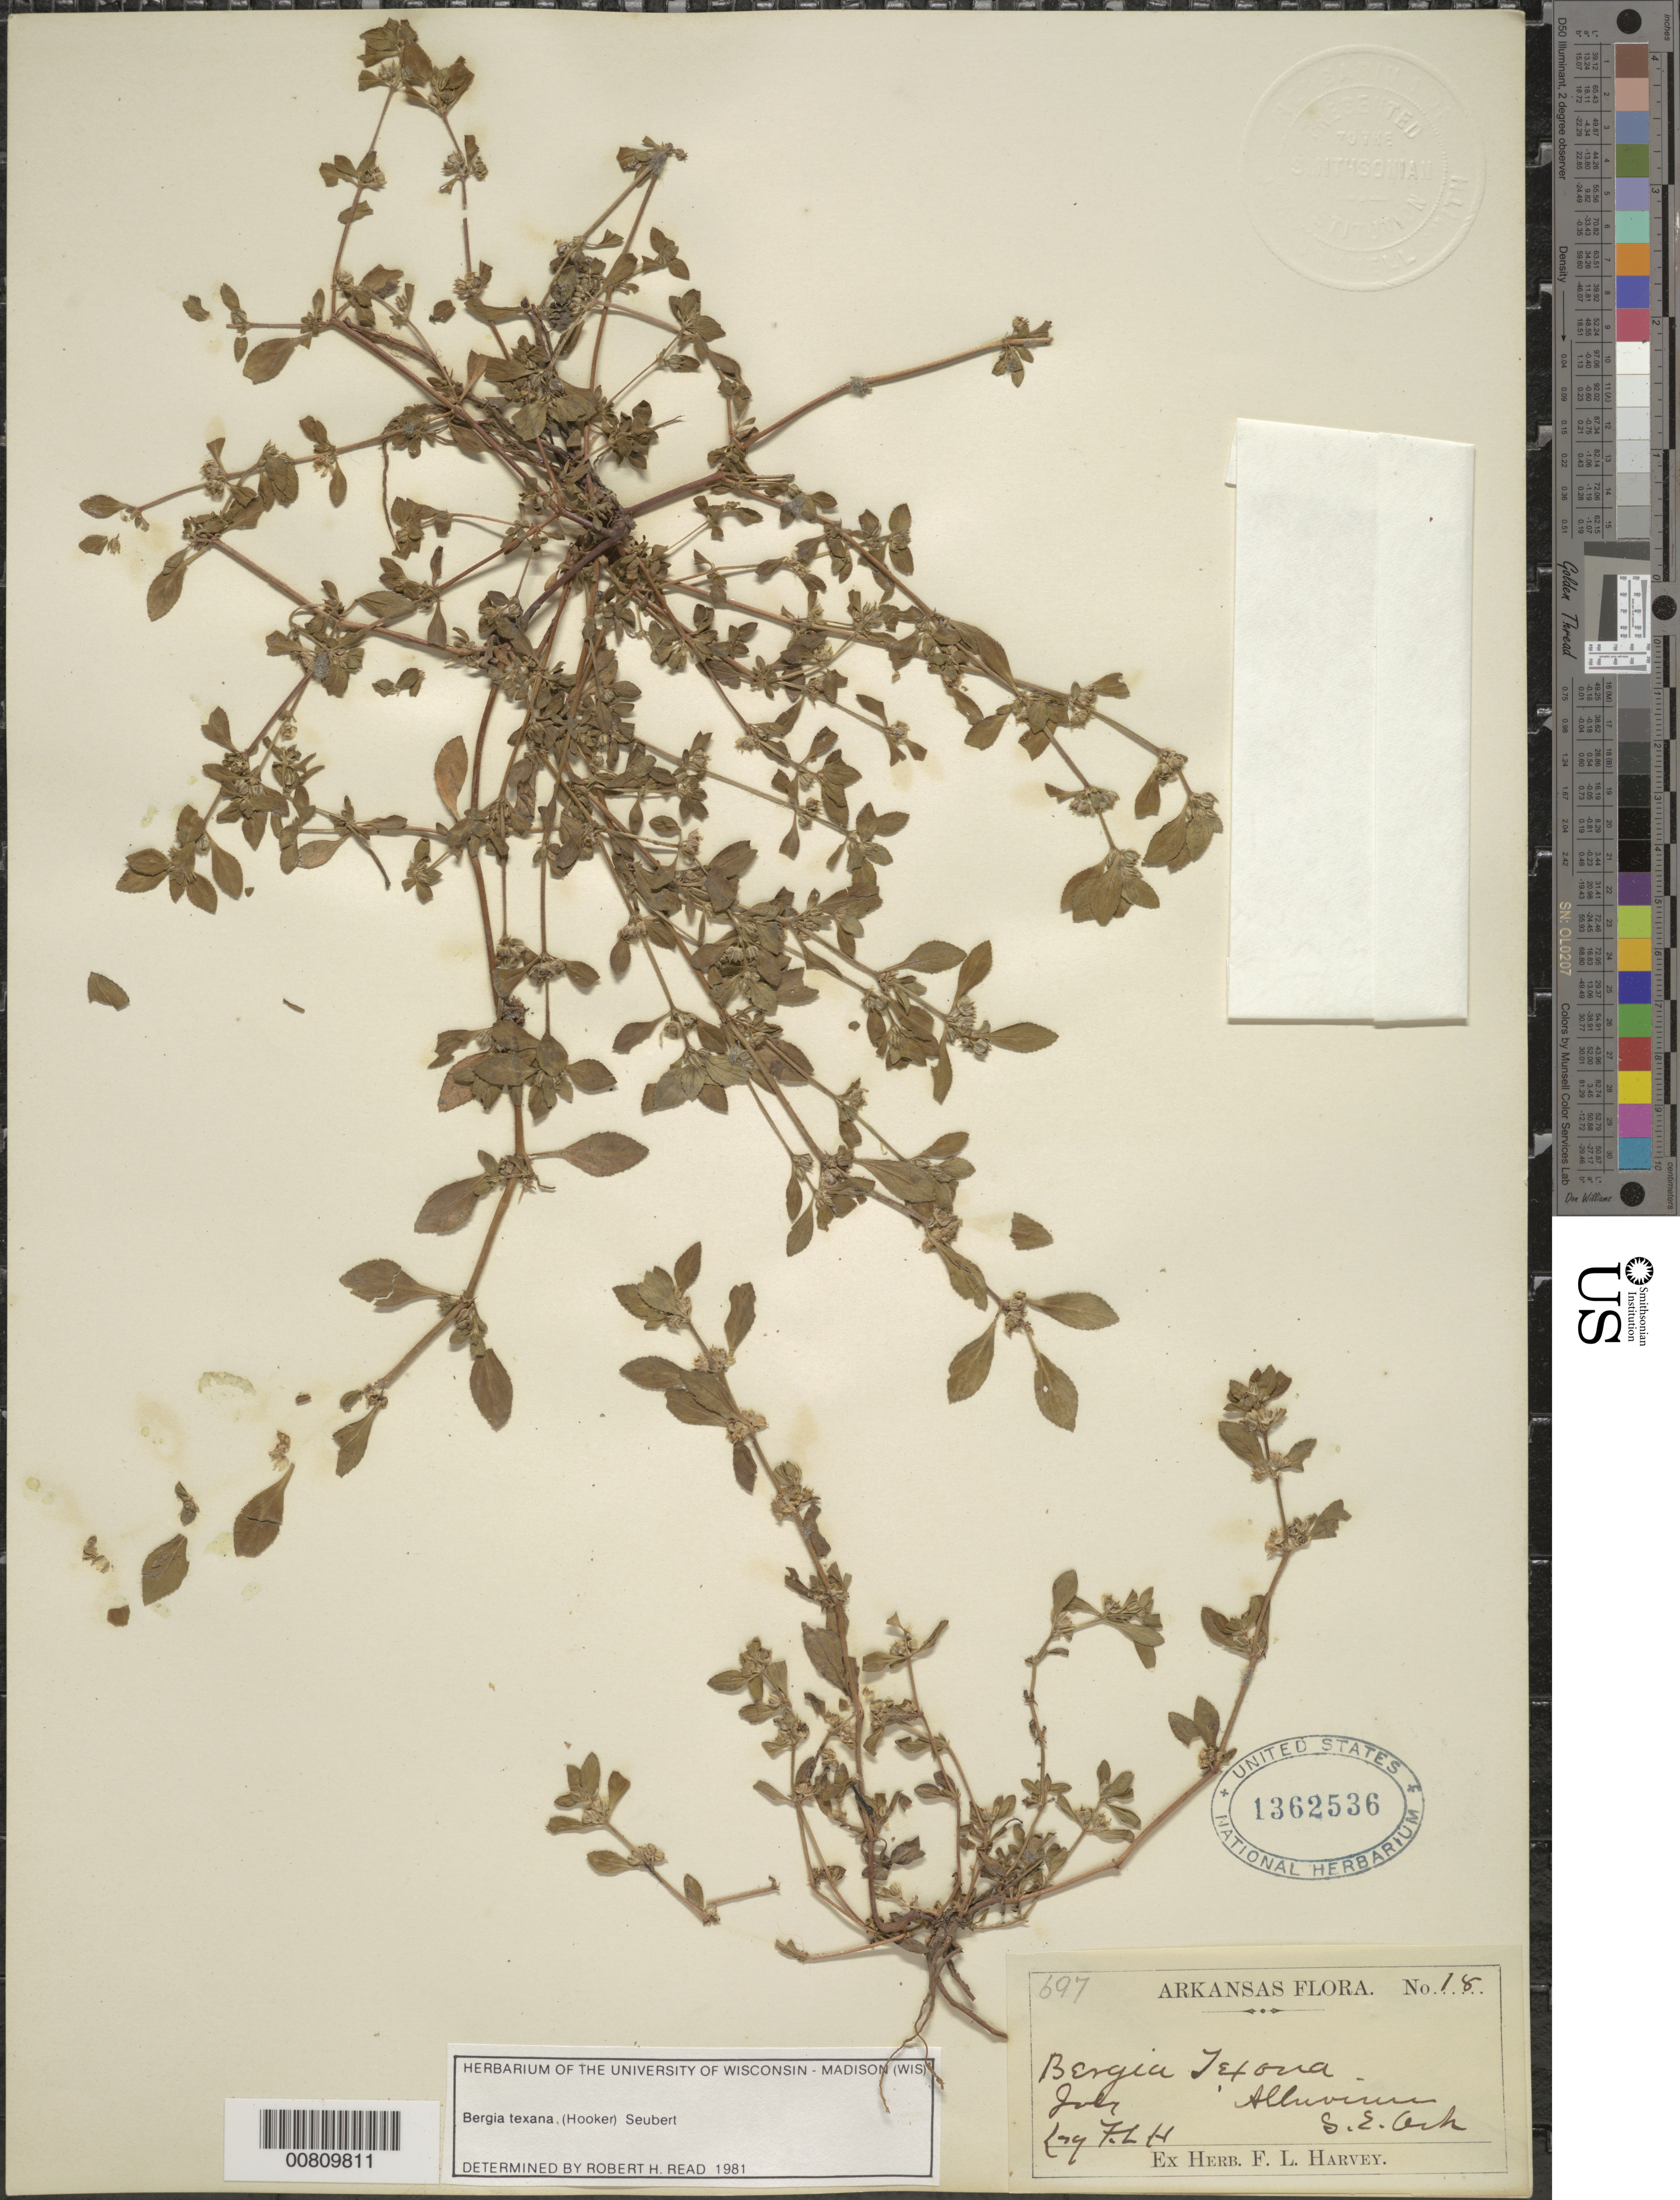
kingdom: Plantae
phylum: Tracheophyta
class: Magnoliopsida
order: Malpighiales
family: Elatinaceae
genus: Bergia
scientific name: Bergia texana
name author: (Hook.) Seub.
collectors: F. L. Harvey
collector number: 18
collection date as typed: Jul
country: United States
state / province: Arkansas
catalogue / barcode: US 1362536